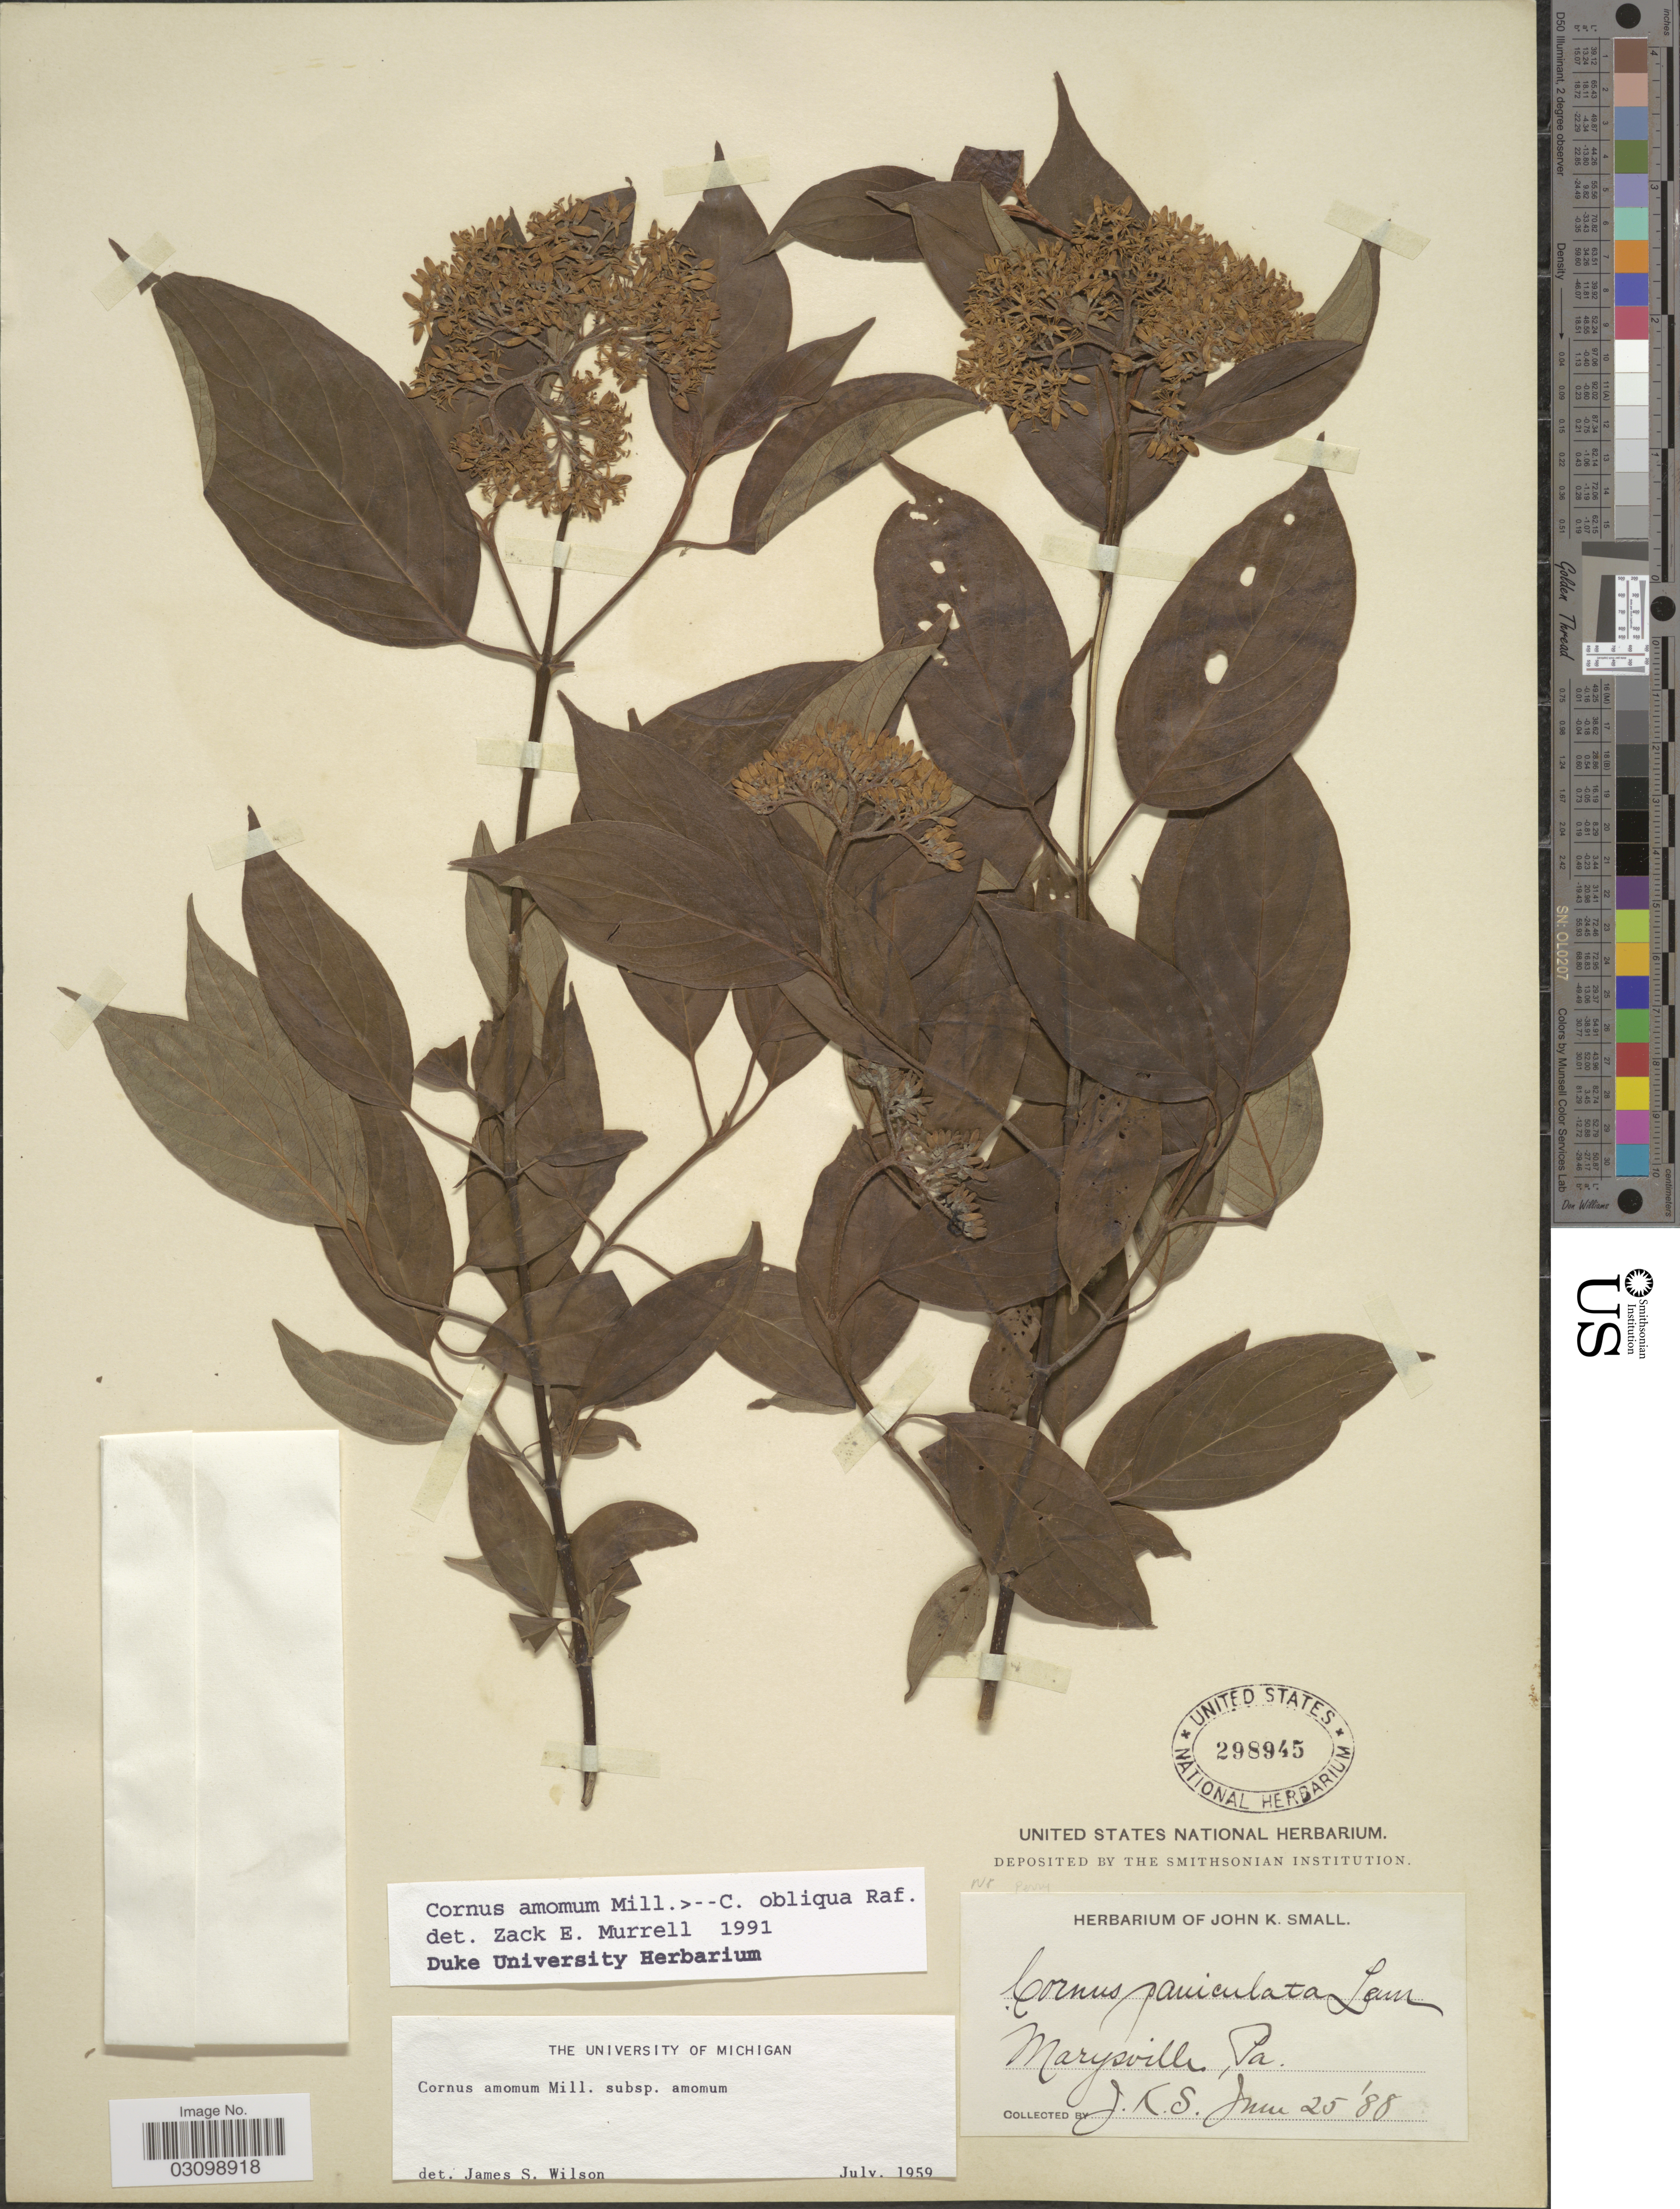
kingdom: Plantae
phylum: Tracheophyta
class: Magnoliopsida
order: Cornales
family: Cornaceae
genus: Cornus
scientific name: Cornus amomum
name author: Mill.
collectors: J. K. Small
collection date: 1888-06-25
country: United States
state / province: Pennsylvania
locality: Marysville.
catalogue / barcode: US 298945